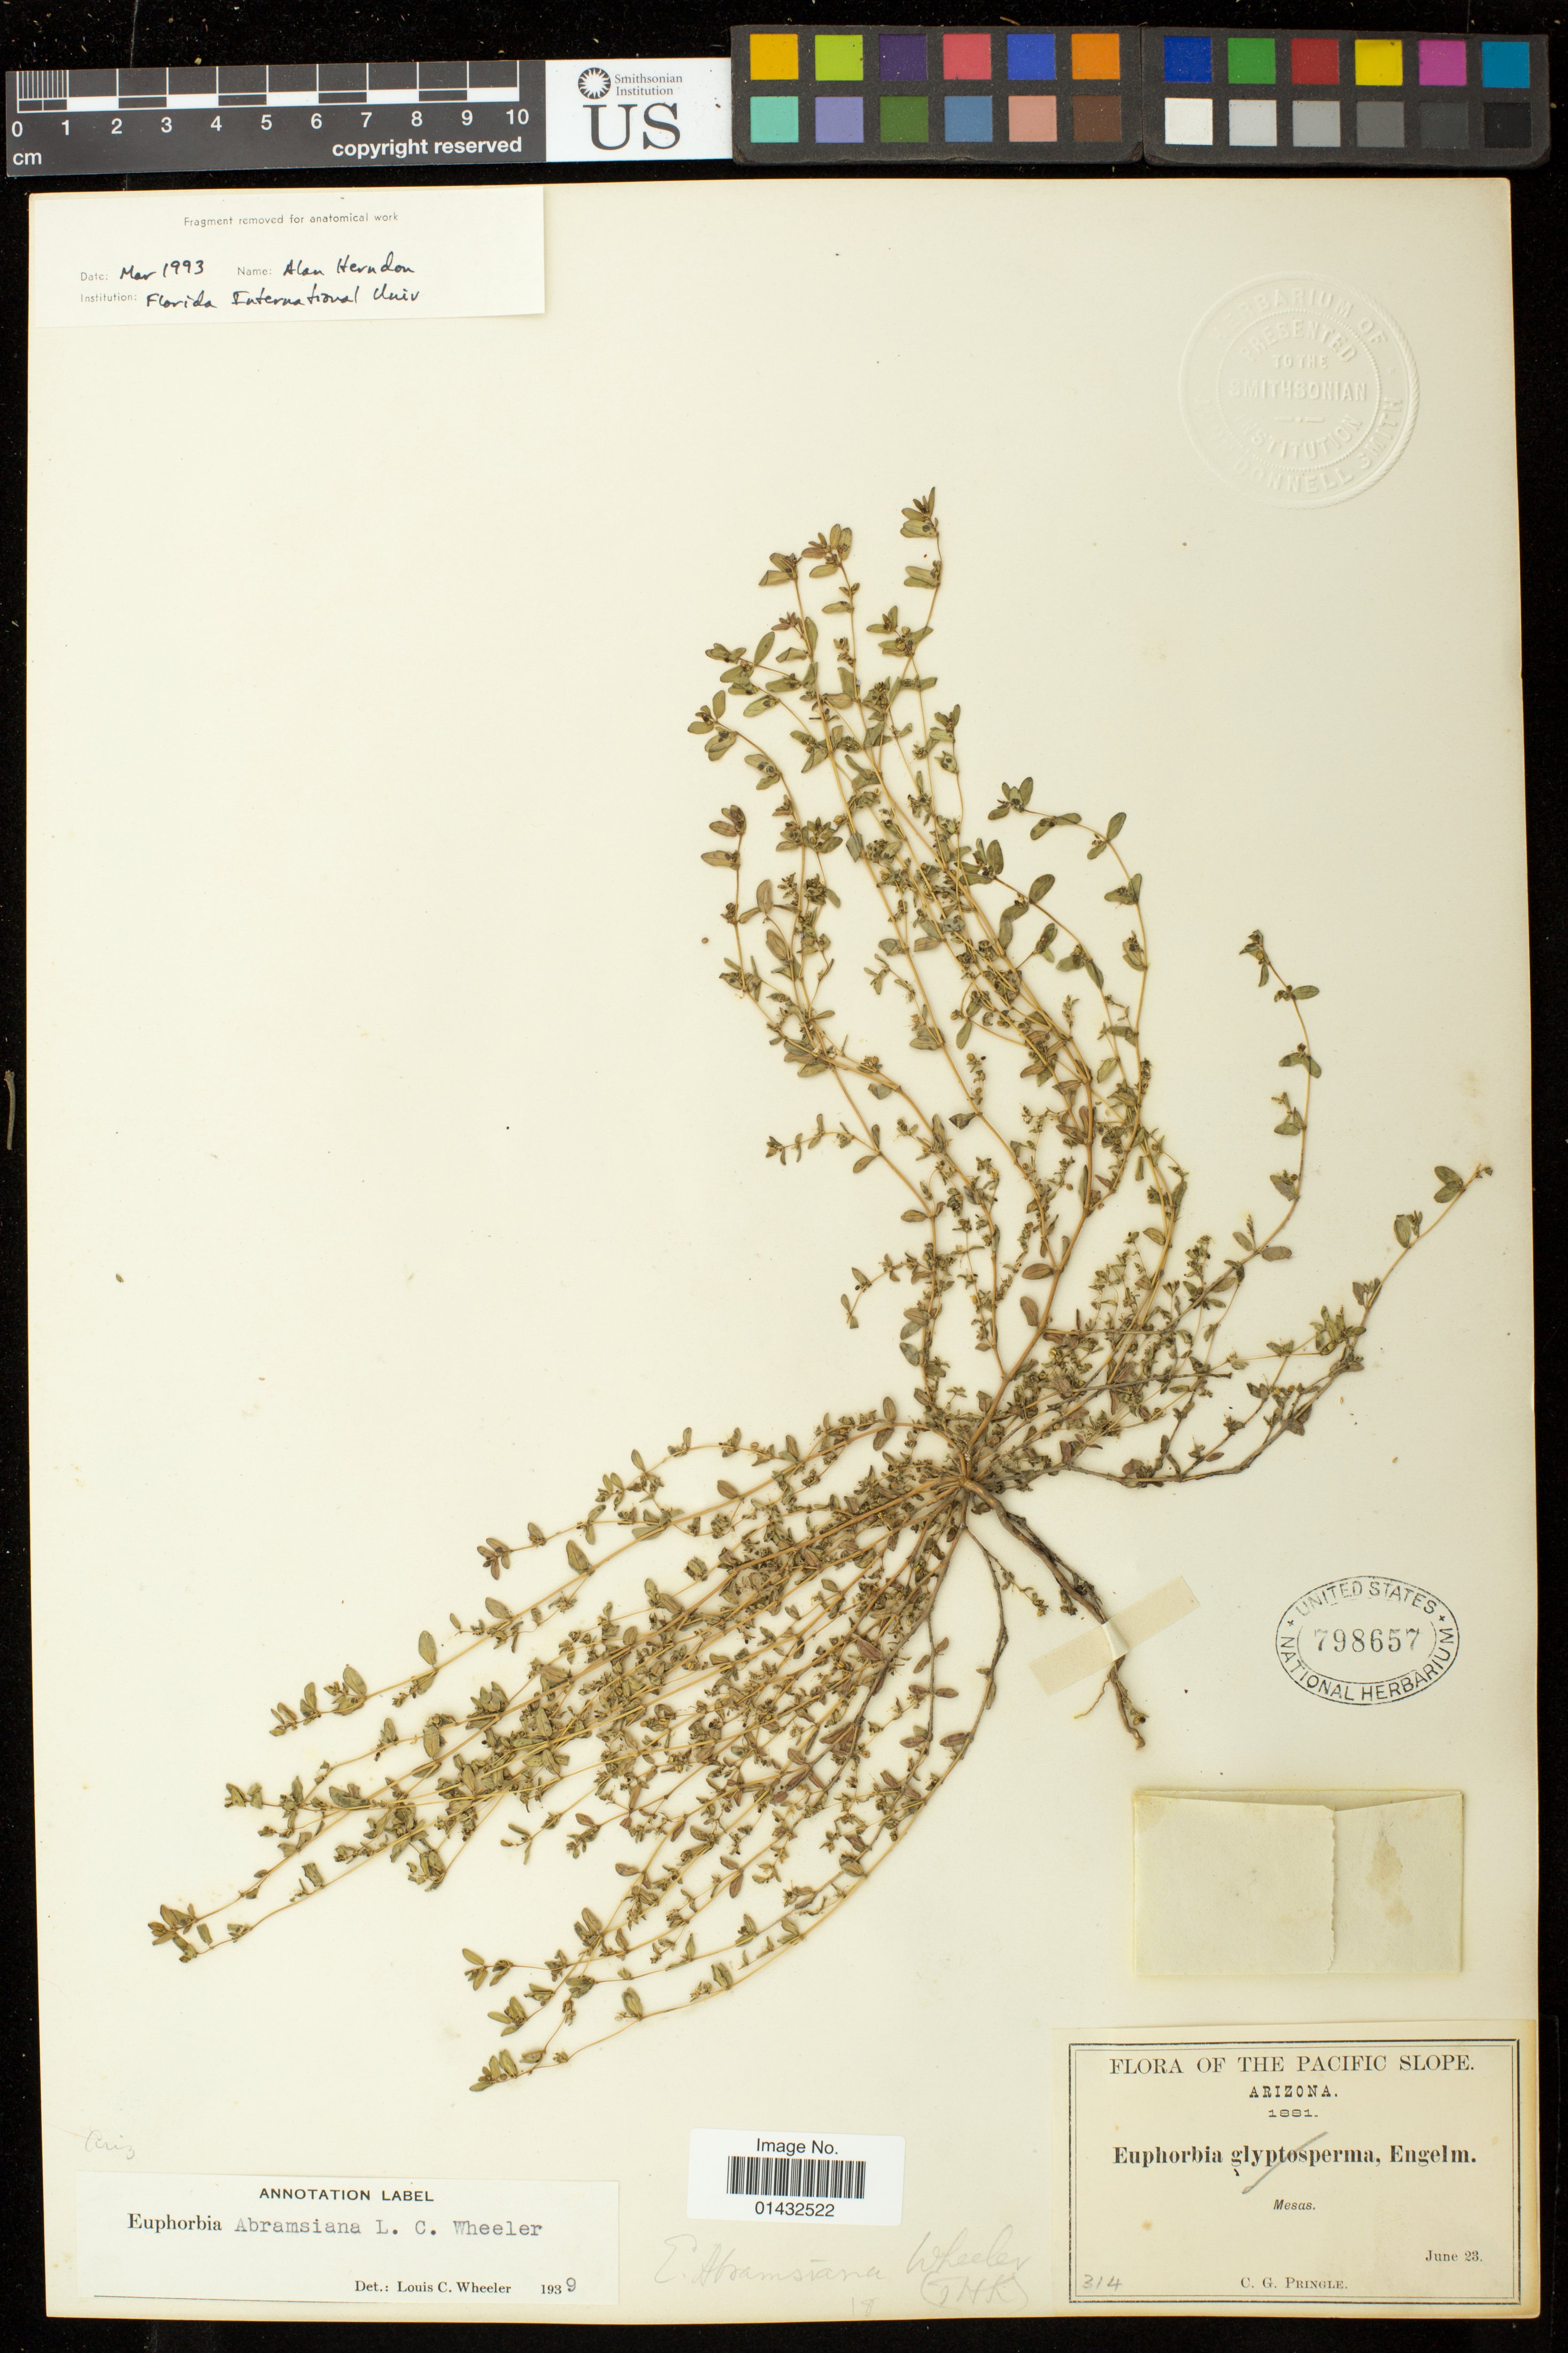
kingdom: Plantae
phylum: Tracheophyta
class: Magnoliopsida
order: Malpighiales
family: Euphorbiaceae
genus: Euphorbia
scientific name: Euphorbia abramsiana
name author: L.C. Wheeler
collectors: C. G. Pringle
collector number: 314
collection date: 1881-06-23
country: United States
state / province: Arizona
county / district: Maricopa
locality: Mesas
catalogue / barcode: US 798657